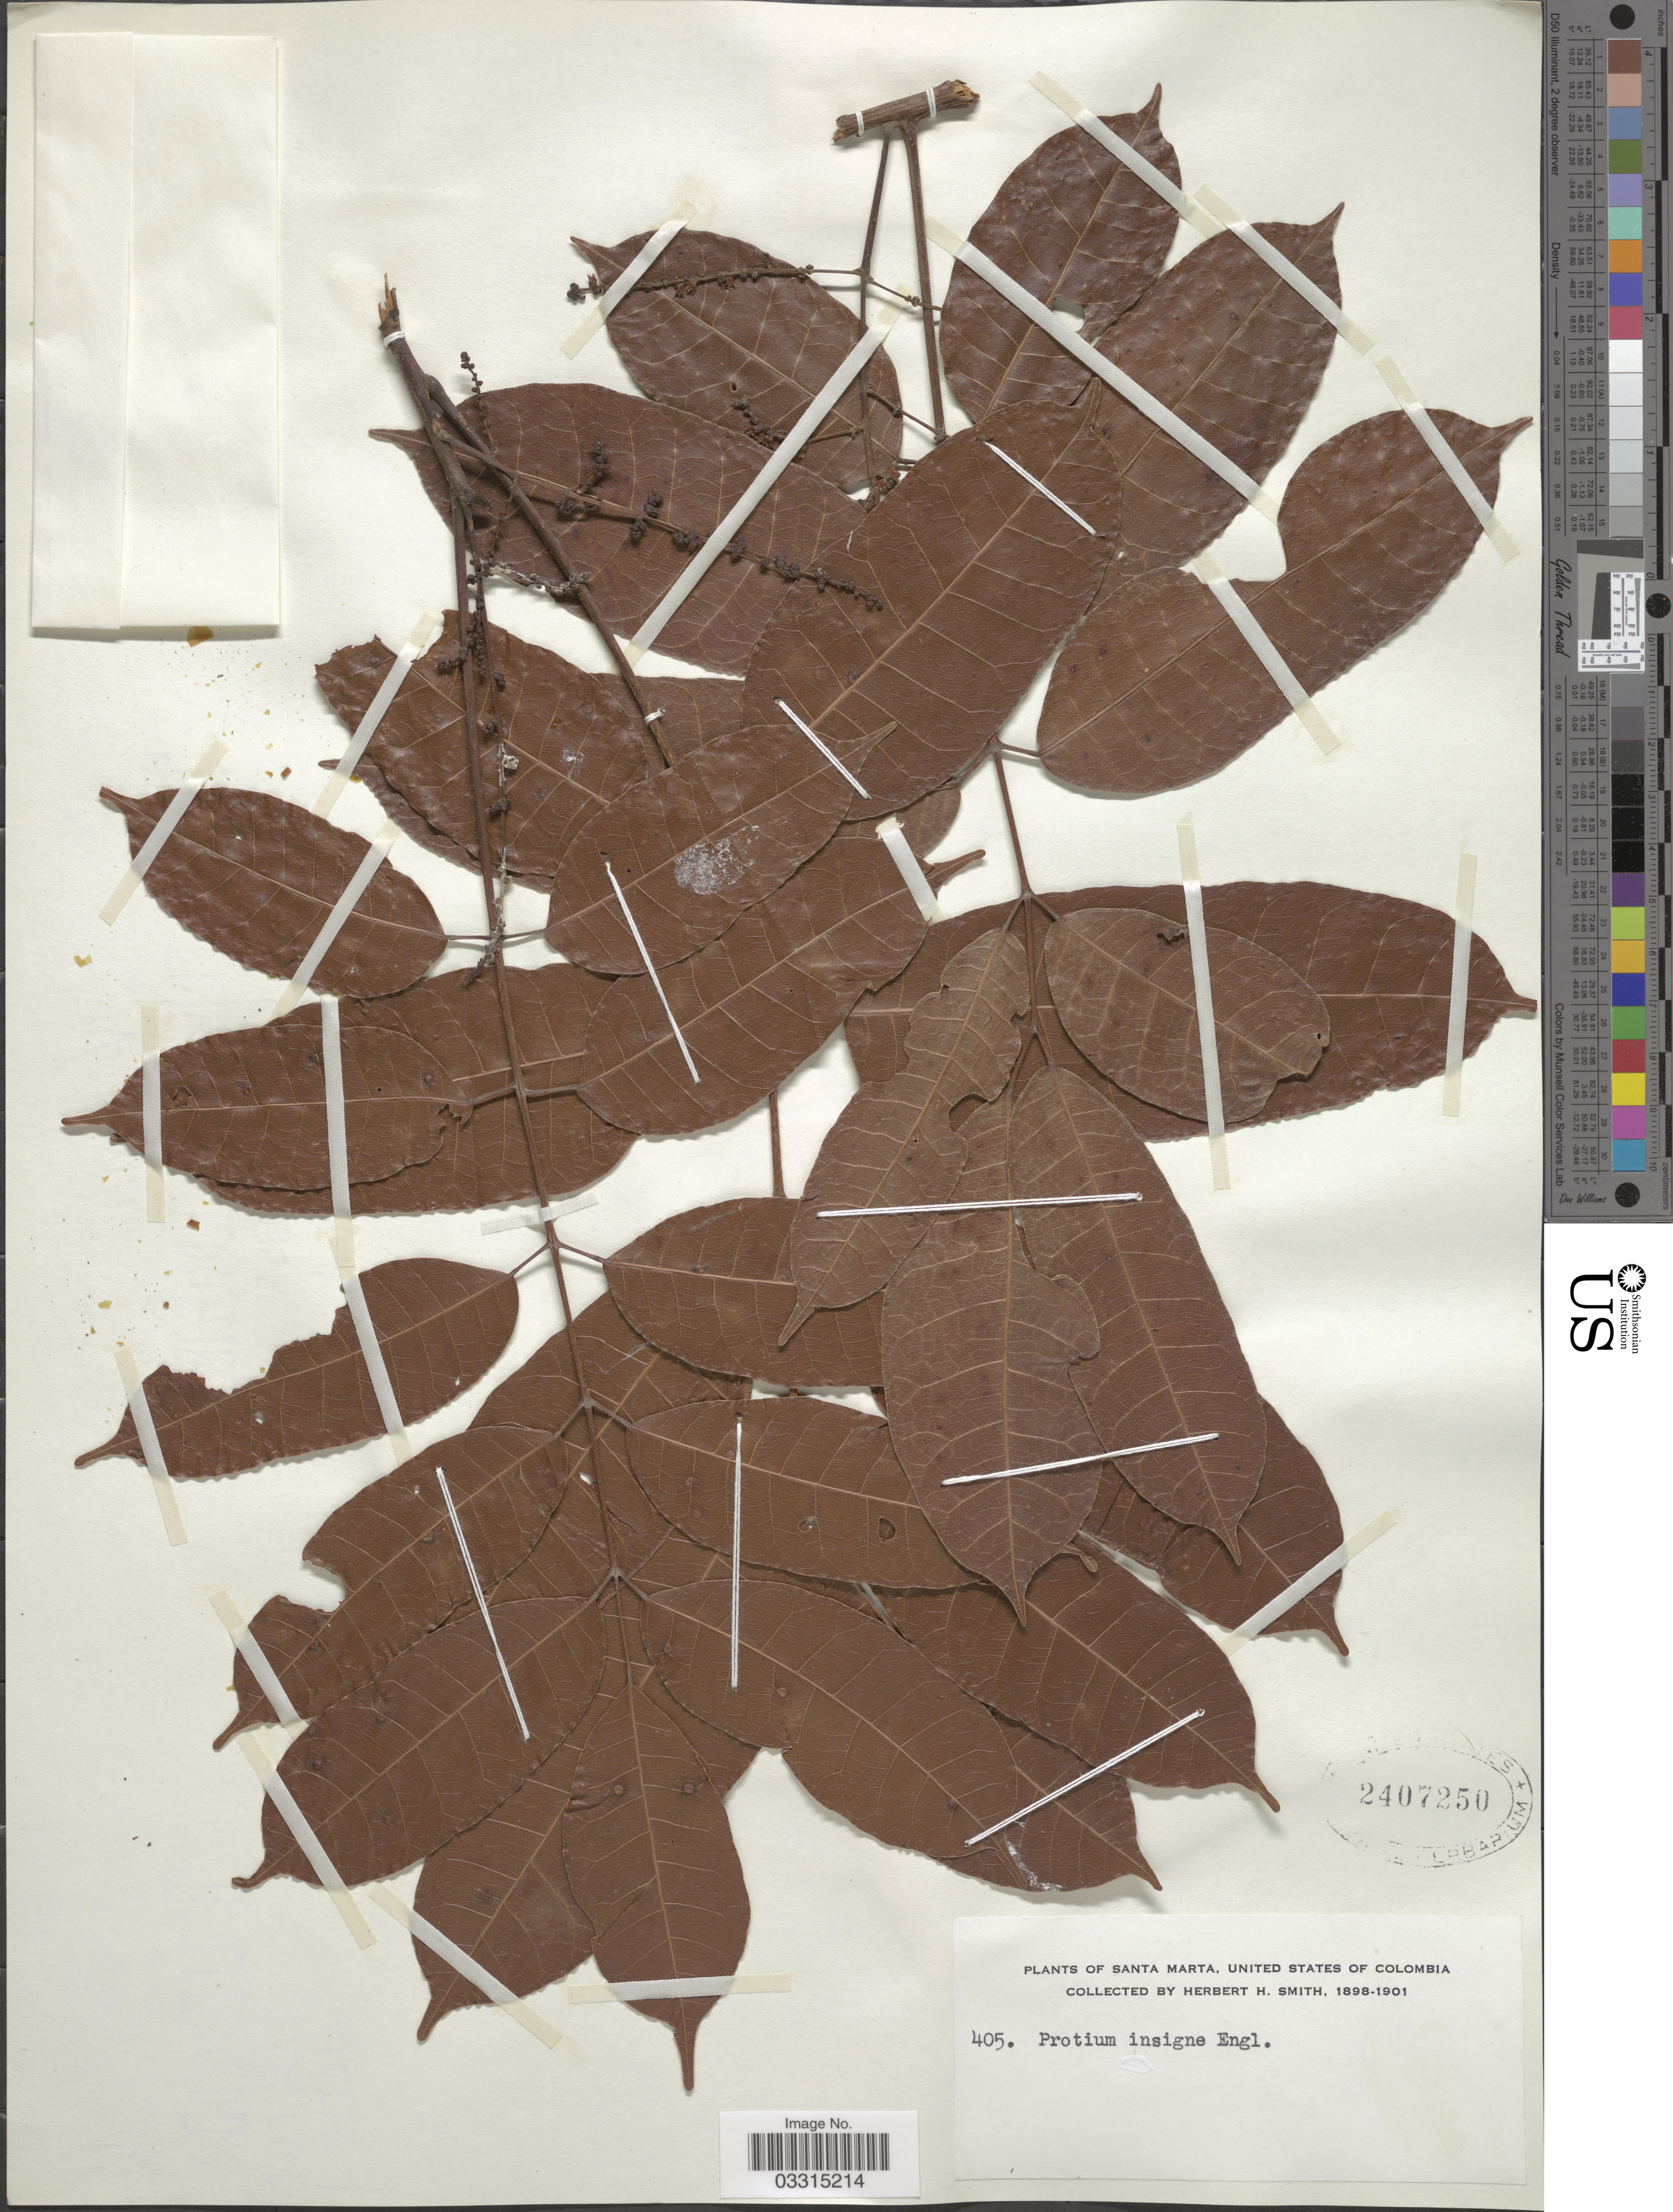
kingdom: Plantae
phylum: Tracheophyta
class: Magnoliopsida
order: Sapindales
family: Burseraceae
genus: Protium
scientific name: Protium insigne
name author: (Triana & Planch.) Engl.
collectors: Herbert H. Smith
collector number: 405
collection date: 1898/1901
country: Colombia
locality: Santa Marta, United States of Colombia.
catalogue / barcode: US 2407250